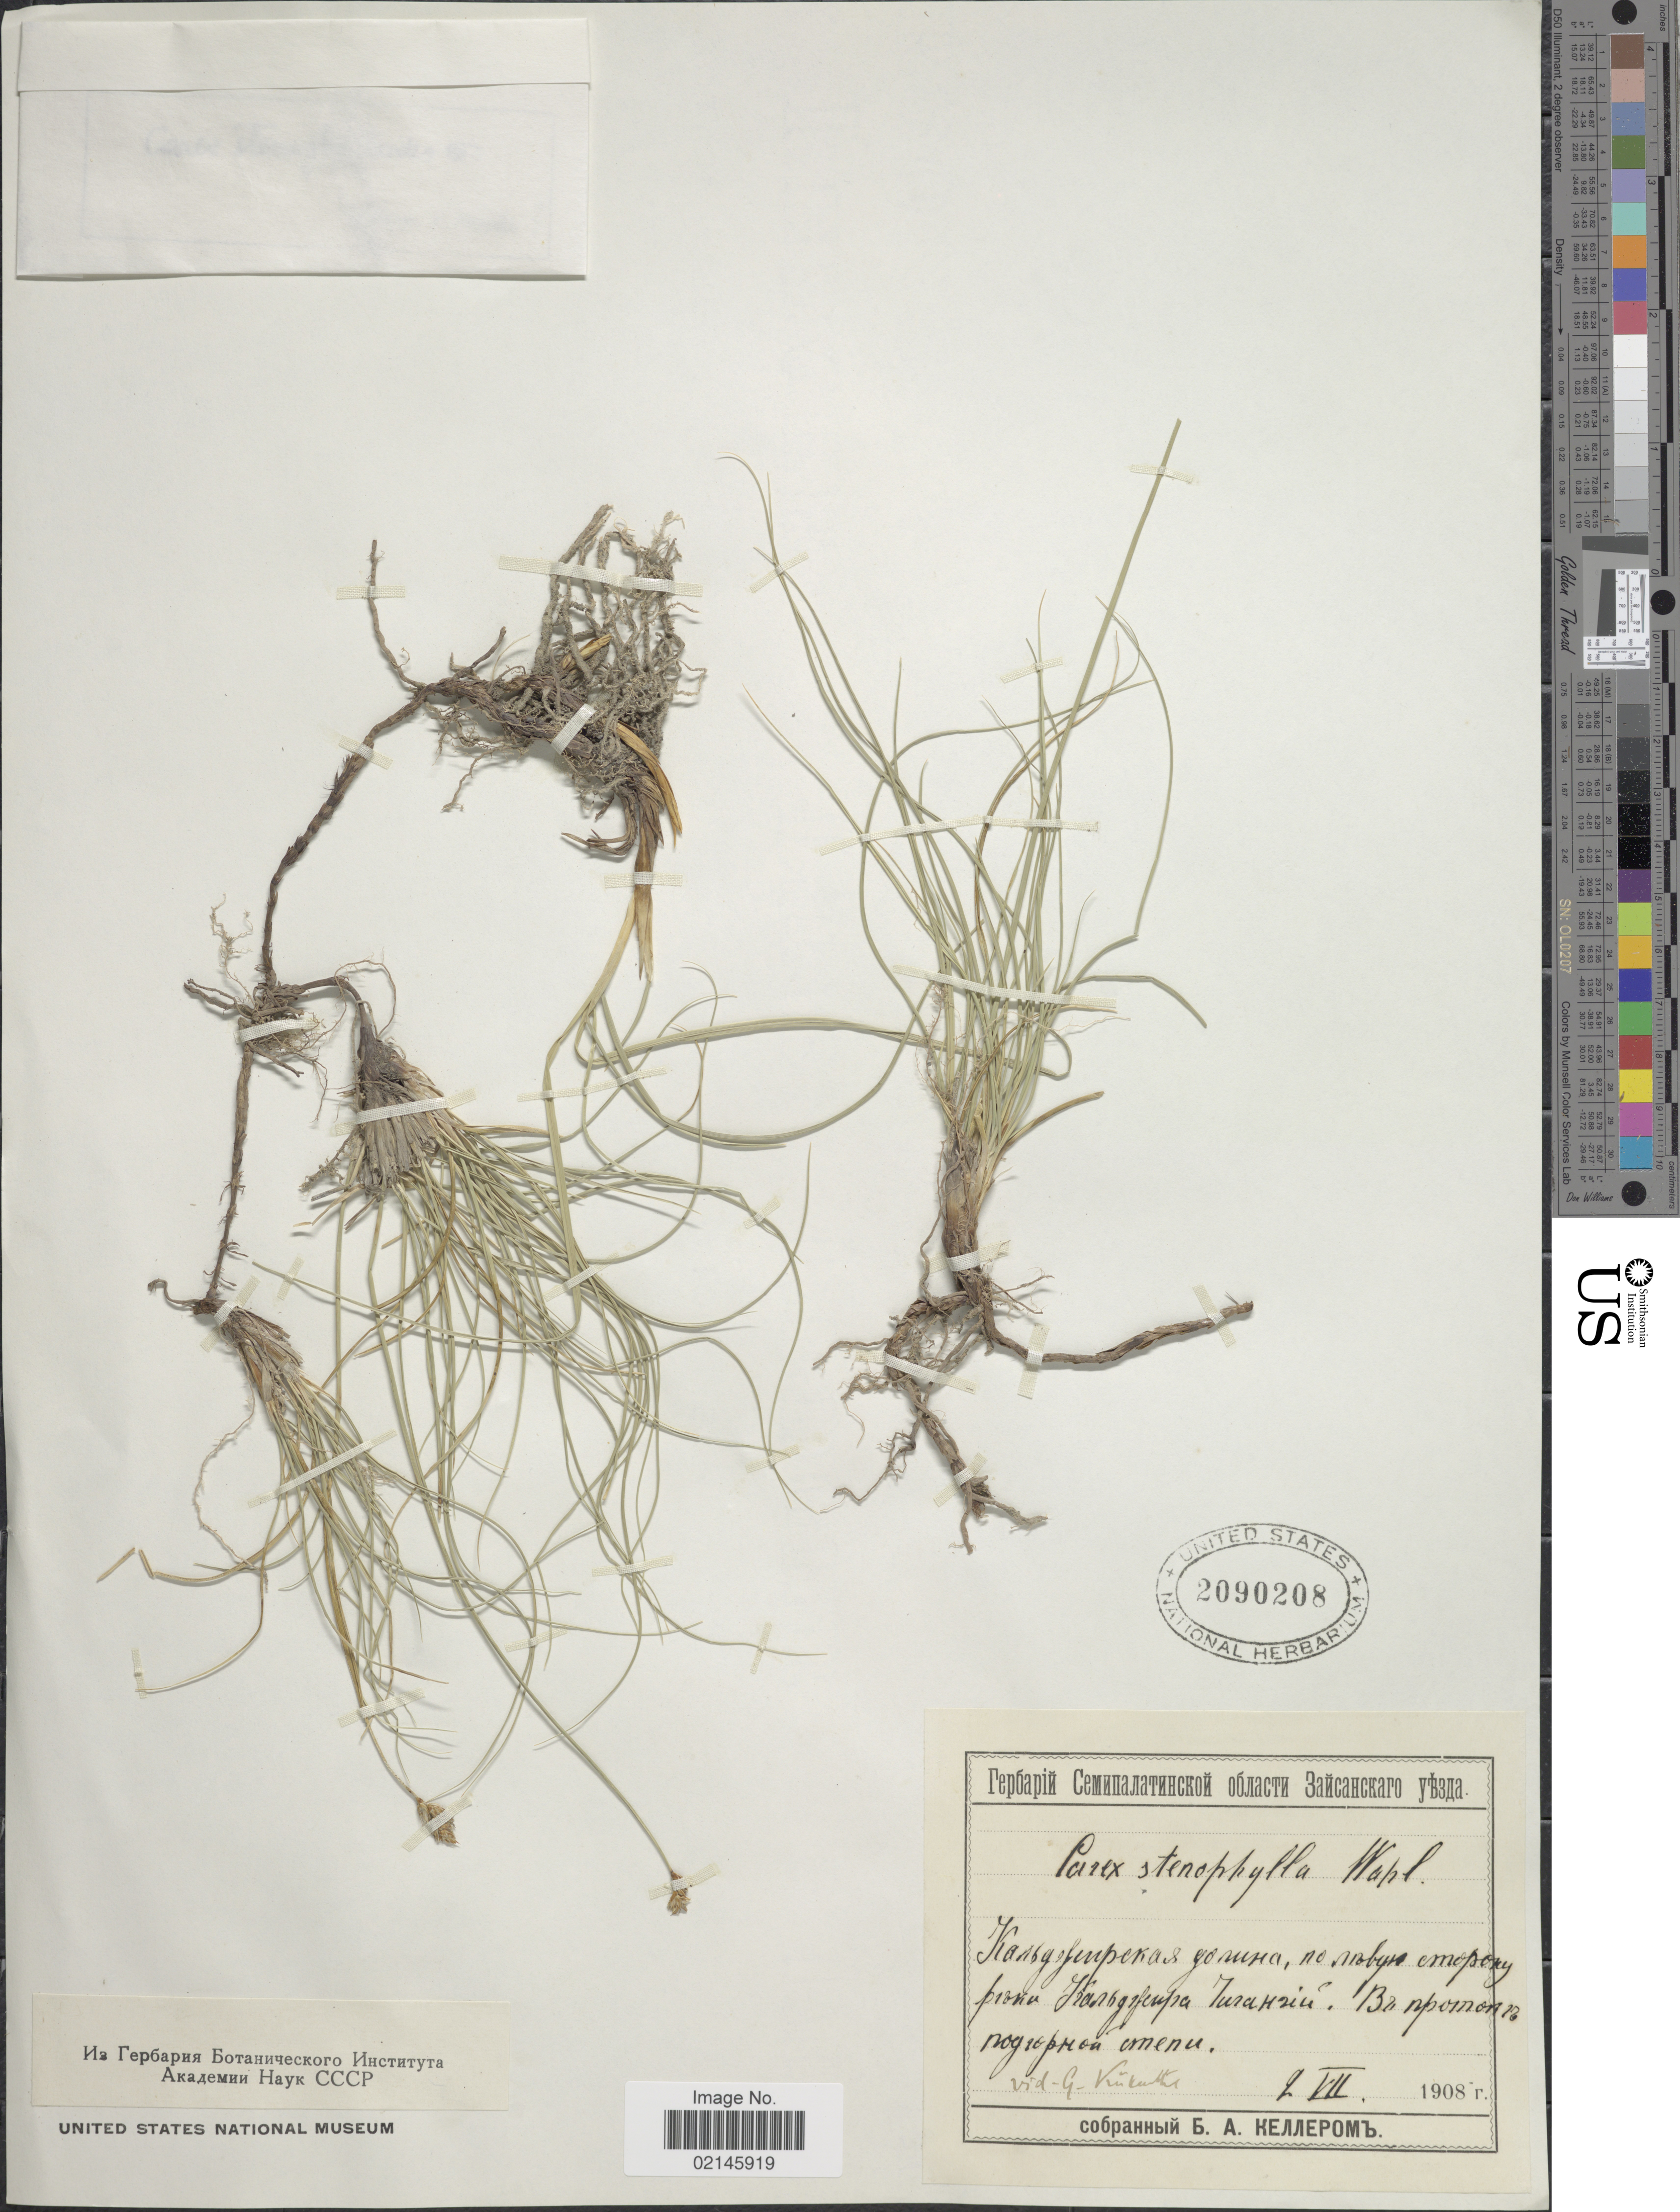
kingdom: Plantae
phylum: Tracheophyta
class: Liliopsida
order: Poales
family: Cyperaceae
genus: Carex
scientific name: Carex stenophylla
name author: Wahlenb.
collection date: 1908-07-02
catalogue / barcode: US 2090208